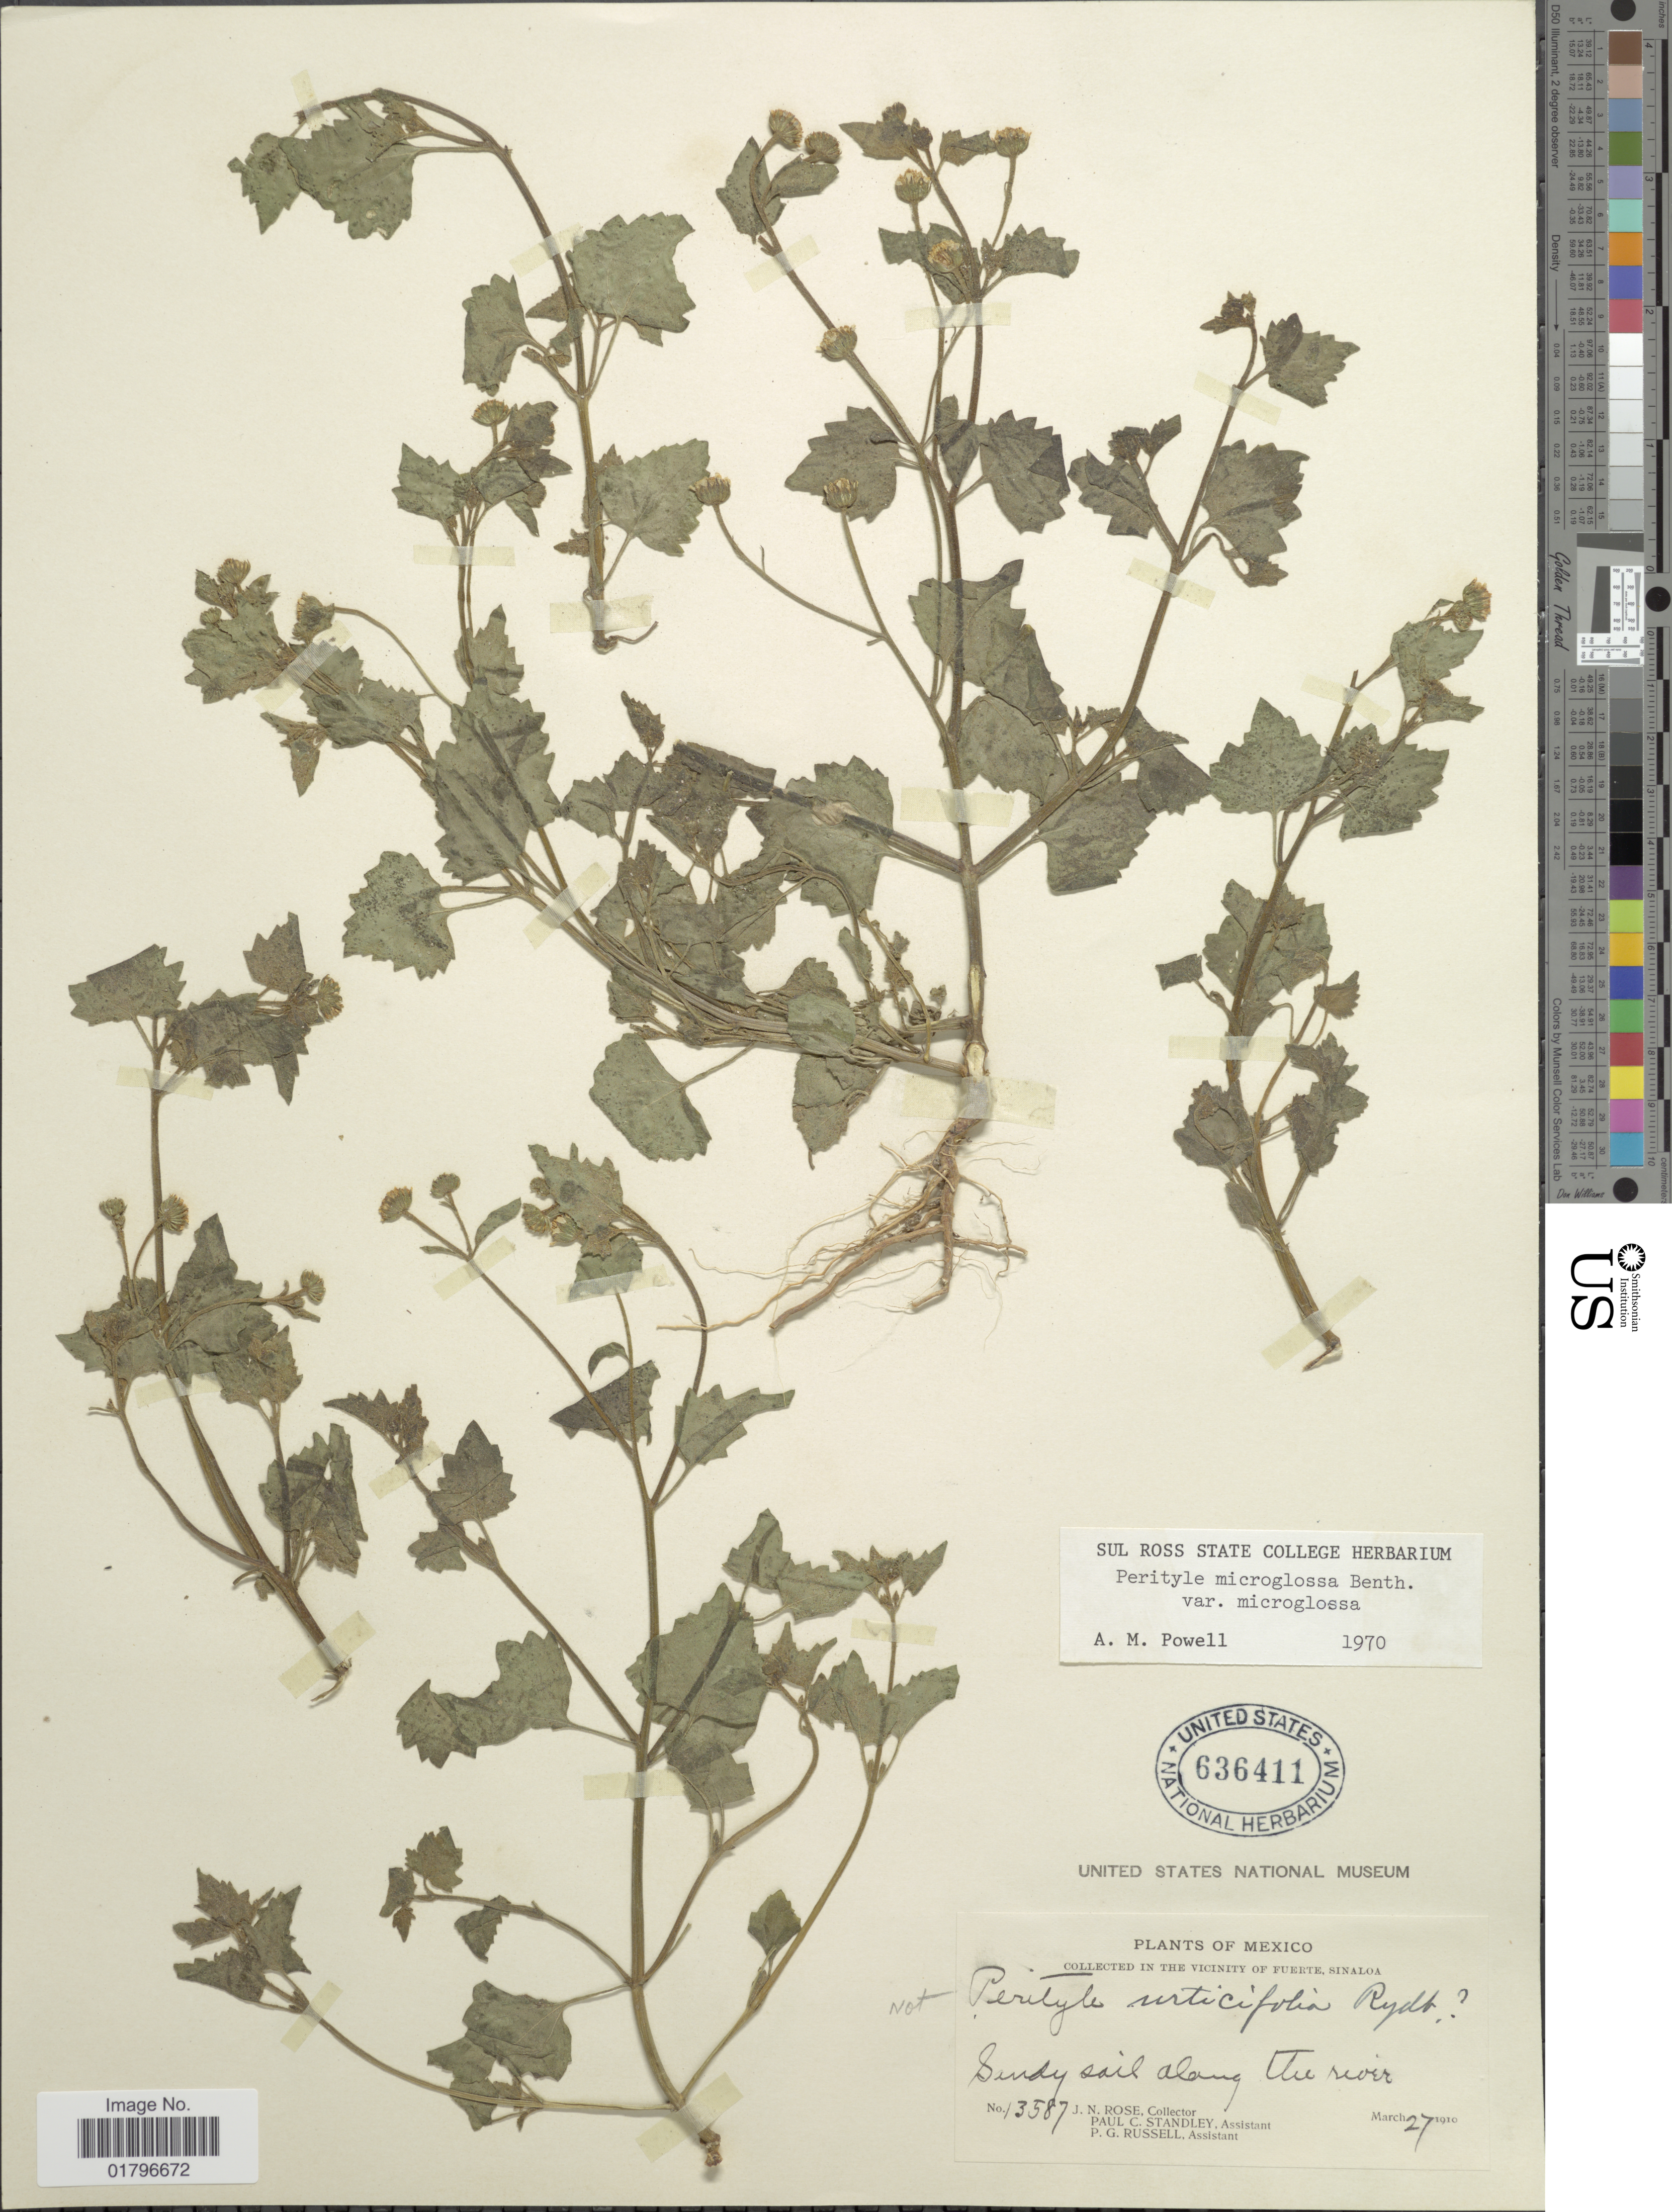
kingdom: Plantae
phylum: Tracheophyta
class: Magnoliopsida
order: Asterales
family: Asteraceae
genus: Perityle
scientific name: Perityle microglossa var. microglossa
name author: Benth.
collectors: J. N. Rose, P. C. Standley & P. G. Russell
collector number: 13587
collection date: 1910-03-27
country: Mexico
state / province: Sinaloa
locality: In the vicinity of Fuerte, Sinaloa. Sandy soil along the river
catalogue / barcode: US 636411